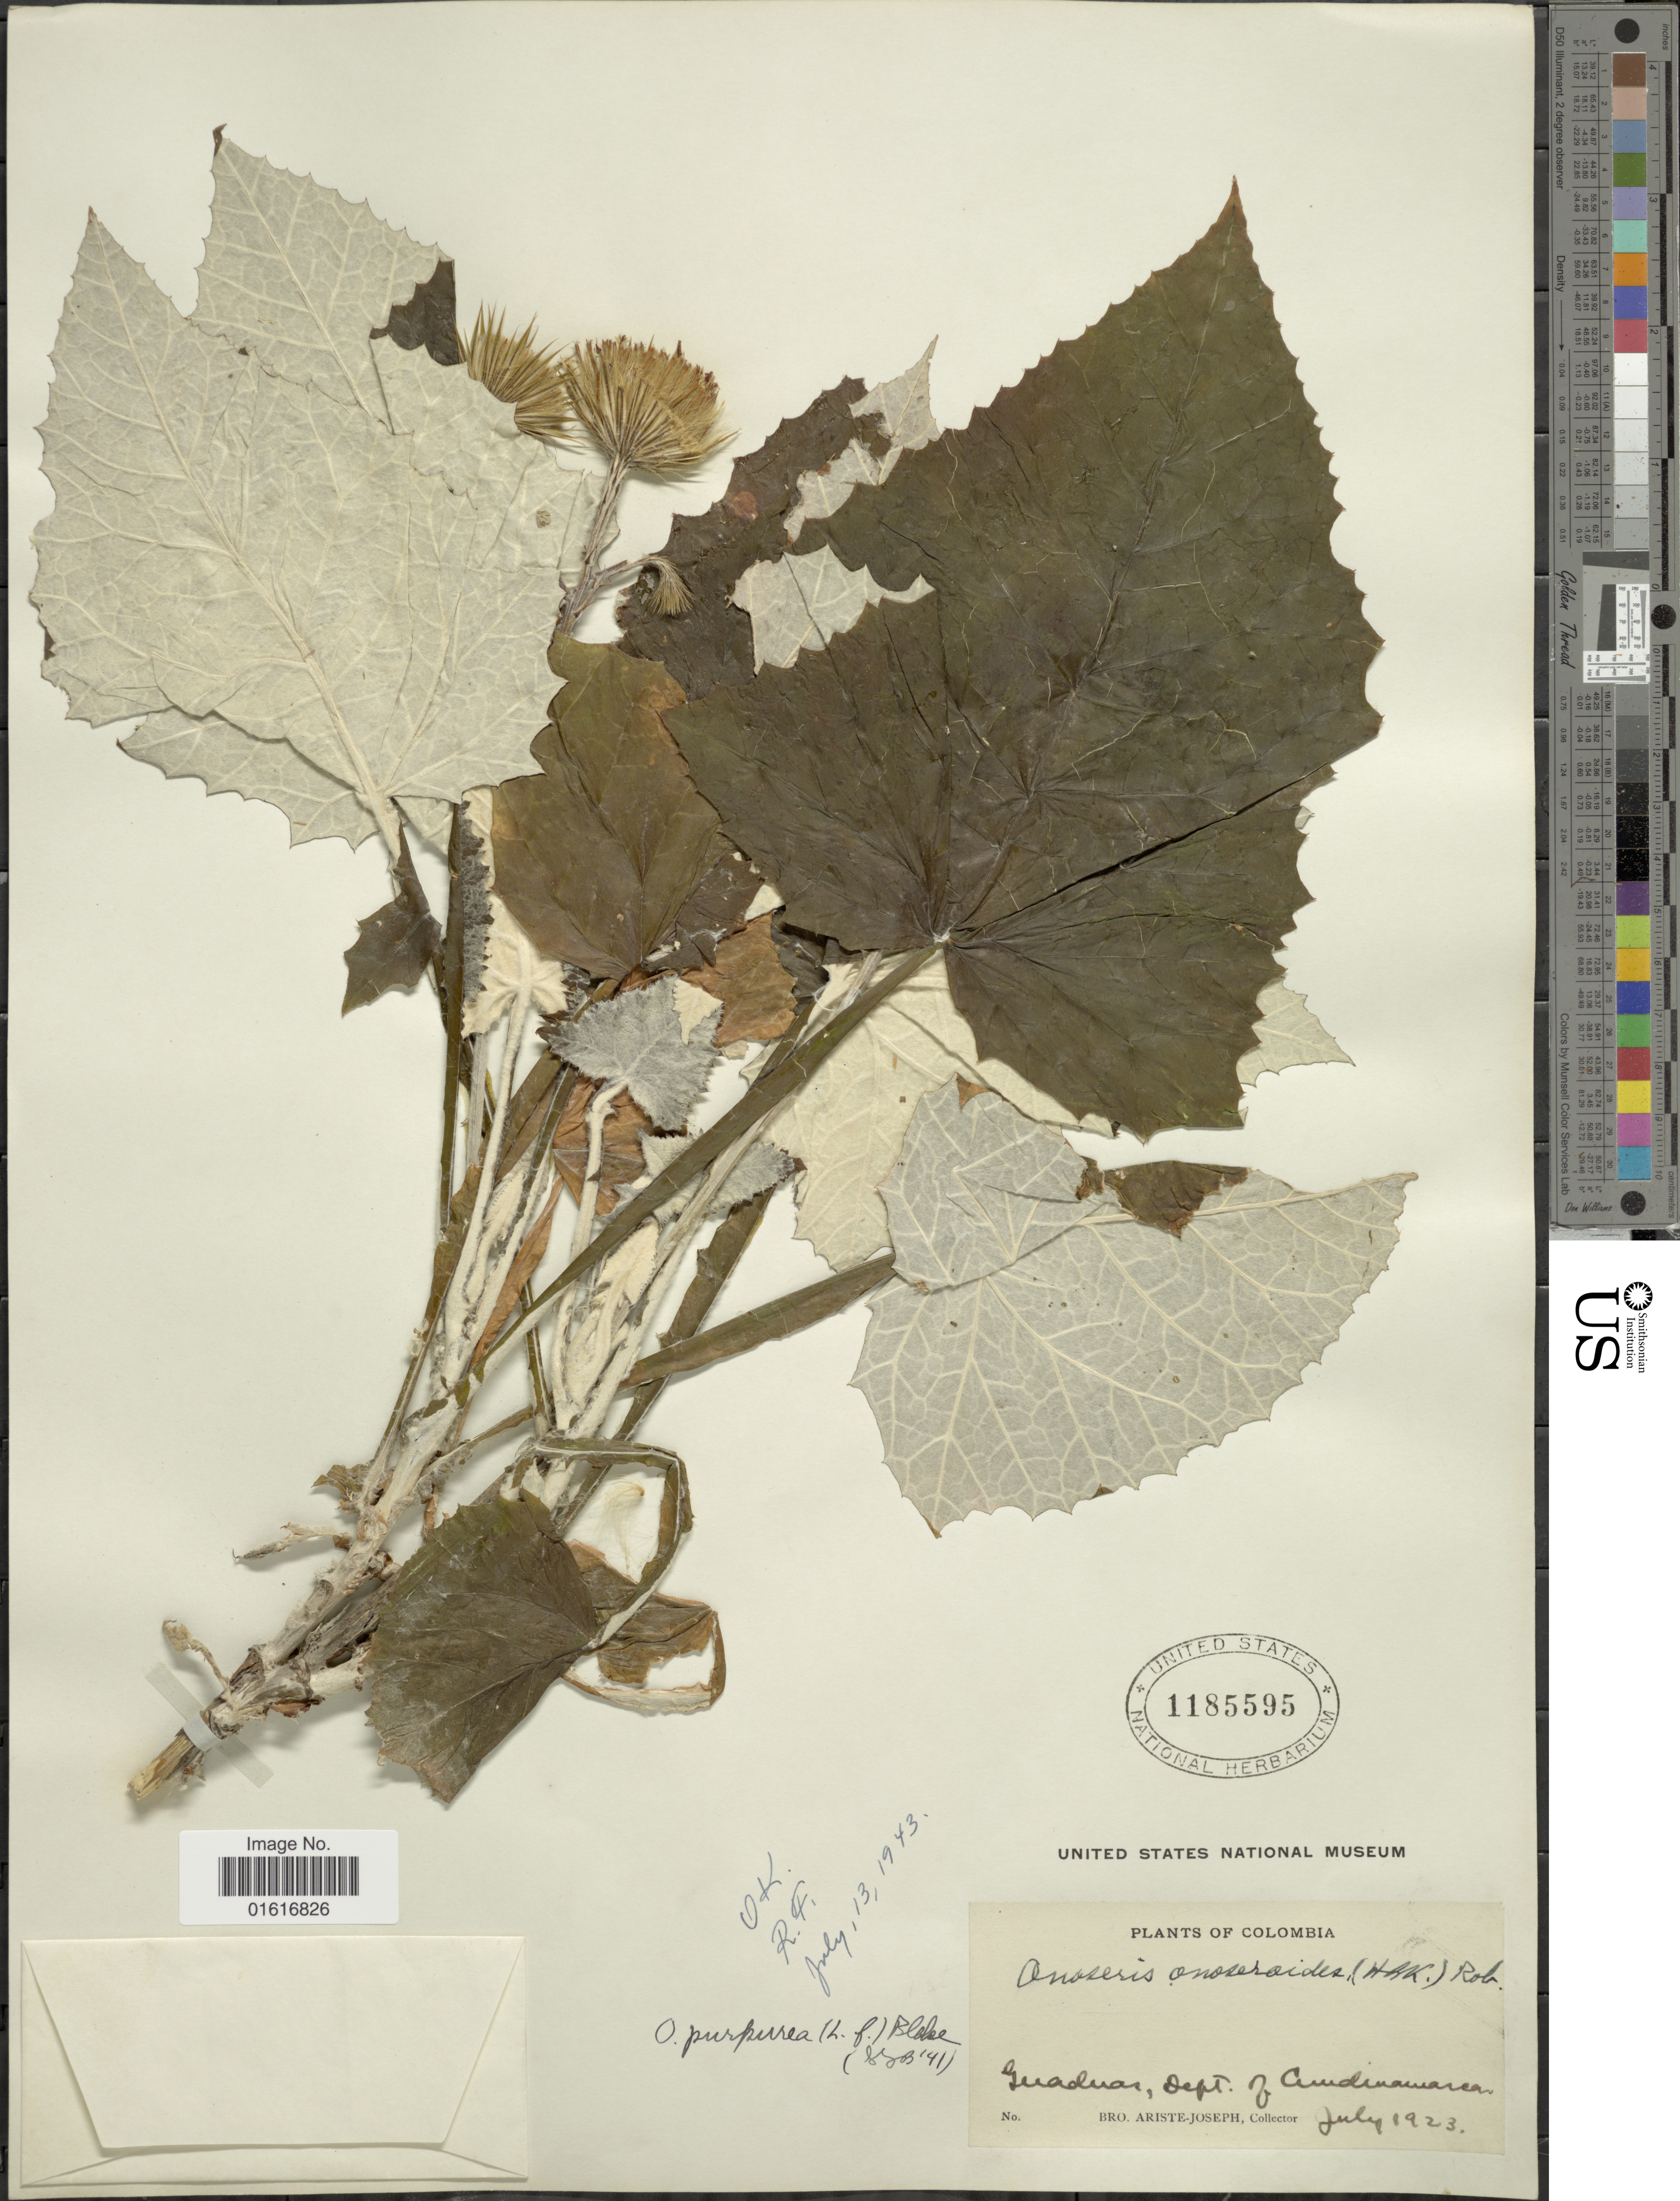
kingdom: Plantae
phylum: Tracheophyta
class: Magnoliopsida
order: Asterales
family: Asteraceae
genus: Onoseris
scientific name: Onoseris purpurea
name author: (L. f.) S.F. Blake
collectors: Bro. Ariste-Joseph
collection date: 1923-07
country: Colombia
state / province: Cundinamarca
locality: Guaduas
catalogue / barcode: US 1185595